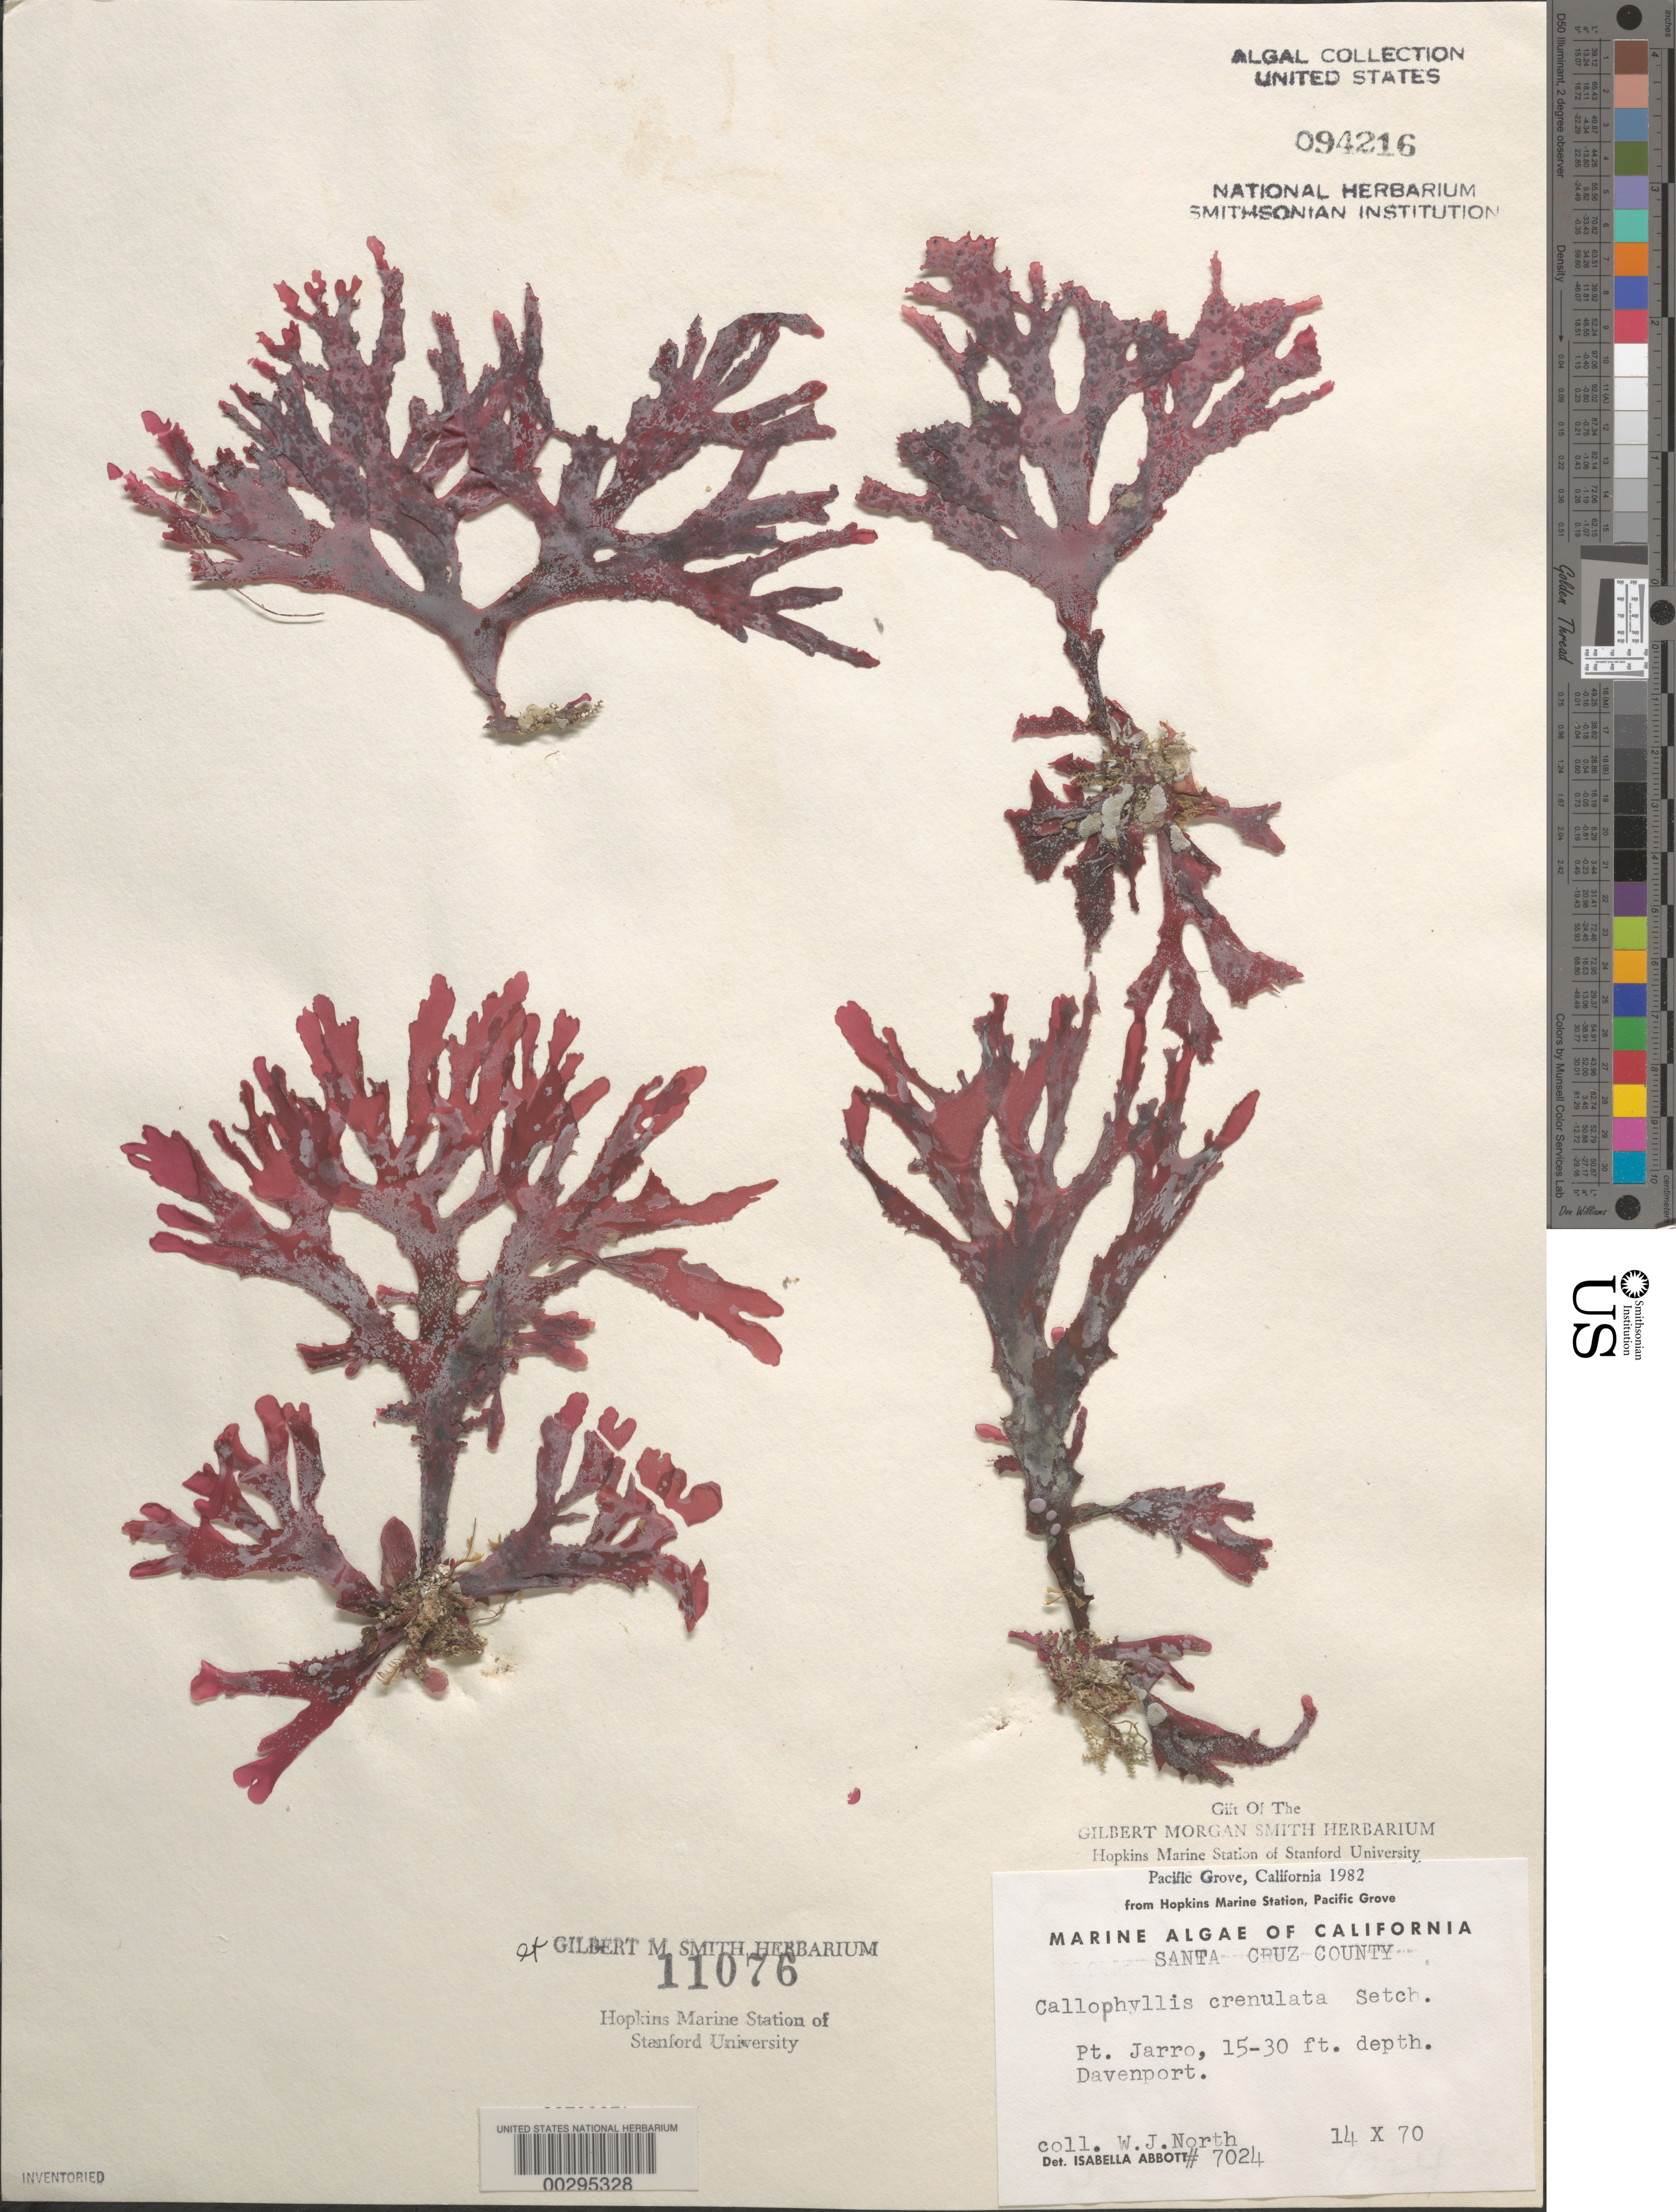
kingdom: Plantae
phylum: Rhodophyta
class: Florideophyceae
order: Gigartinales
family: Kallymeniaceae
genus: Callophyllis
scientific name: Callophyllis crenulata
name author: Setch.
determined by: Abbott, Isabella A.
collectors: W. North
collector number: IAA 7024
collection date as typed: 14 Oct 1970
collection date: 1970-10-14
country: United States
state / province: California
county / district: Santa Cruz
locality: El Jarro Point (Point Jarro), Davenport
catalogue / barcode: US 94216